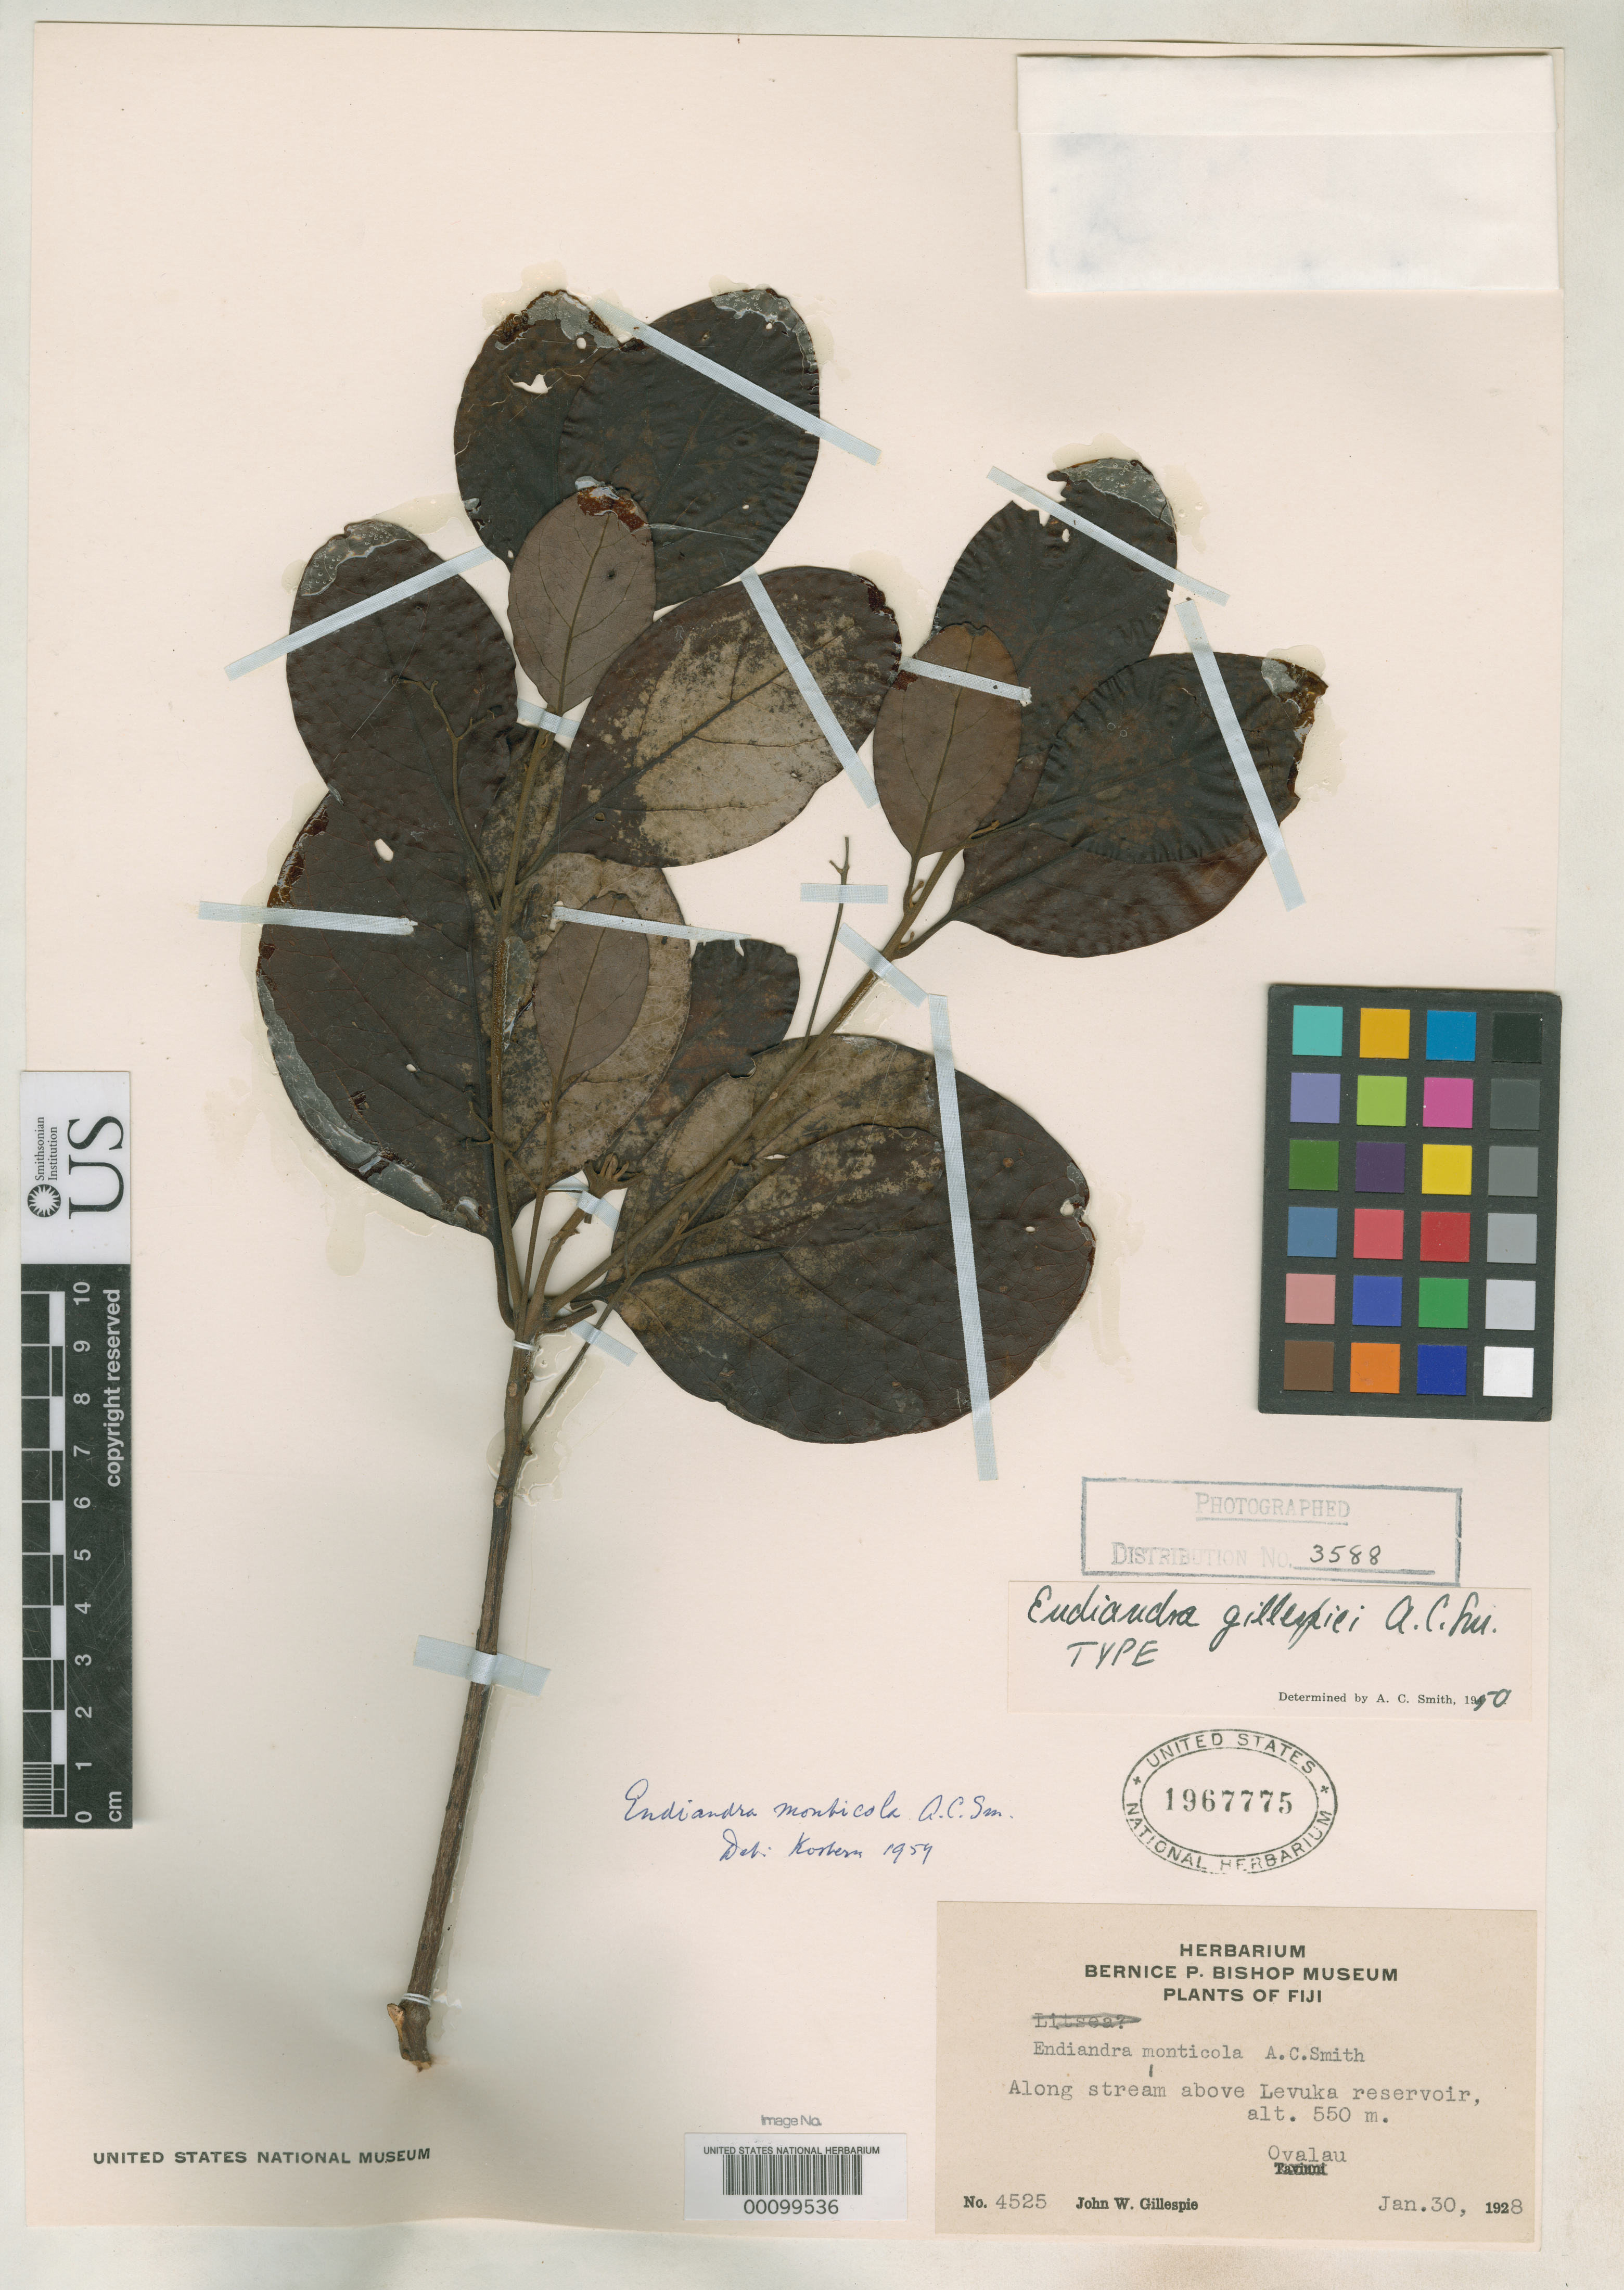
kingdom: Plantae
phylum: Tracheophyta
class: Magnoliopsida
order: Laurales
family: Lauraceae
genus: Endiandra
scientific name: Endiandra gillespiei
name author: A.C. Sm.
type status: Holotype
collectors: J. W. Gillespie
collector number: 4525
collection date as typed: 30 Jan 1928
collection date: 1928-01-30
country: Fiji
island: Ovalau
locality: Above Levuka Reservoir.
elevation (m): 550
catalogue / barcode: US 1967775